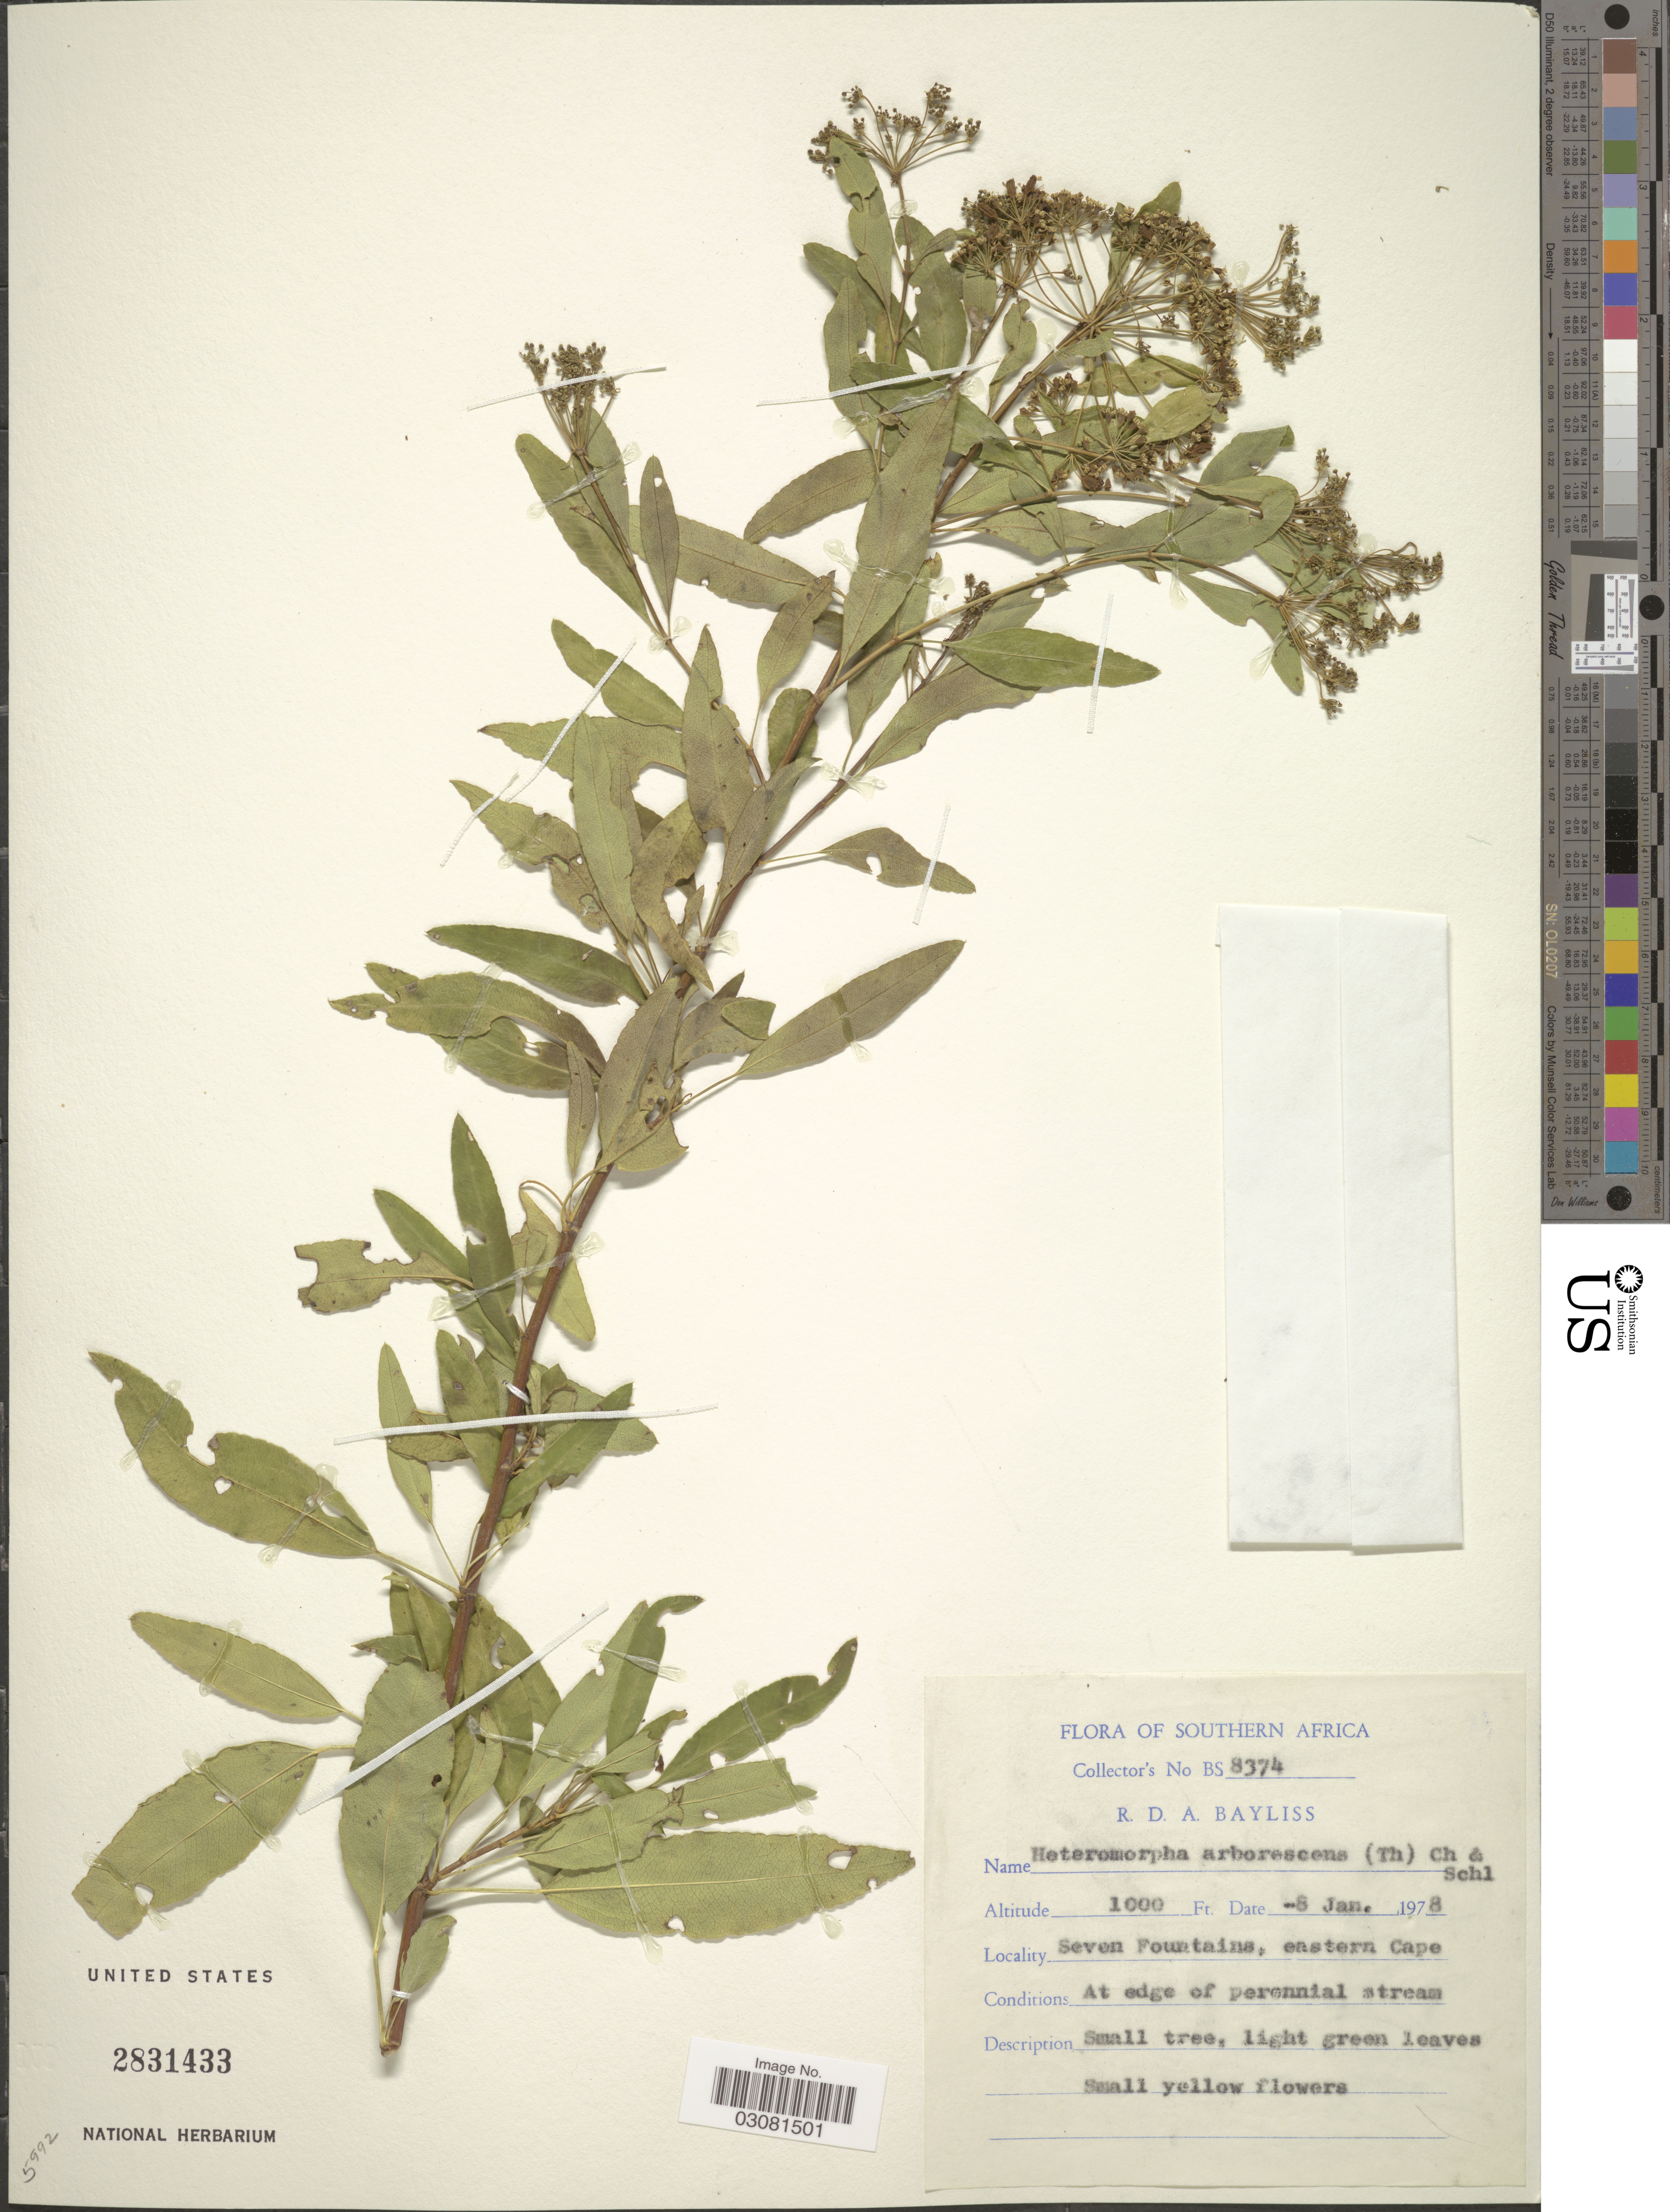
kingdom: Plantae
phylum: Tracheophyta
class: Magnoliopsida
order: Apiales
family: Apiaceae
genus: Heteromorpha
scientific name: Heteromorpha arborescens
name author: Cham. & Schltdl.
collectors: R. Bayliss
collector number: BS8374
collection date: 1978-01-08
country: South Africa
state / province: Eastern Cape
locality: Southern Africa, Seven Fountains.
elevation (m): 305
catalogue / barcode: US 2831433